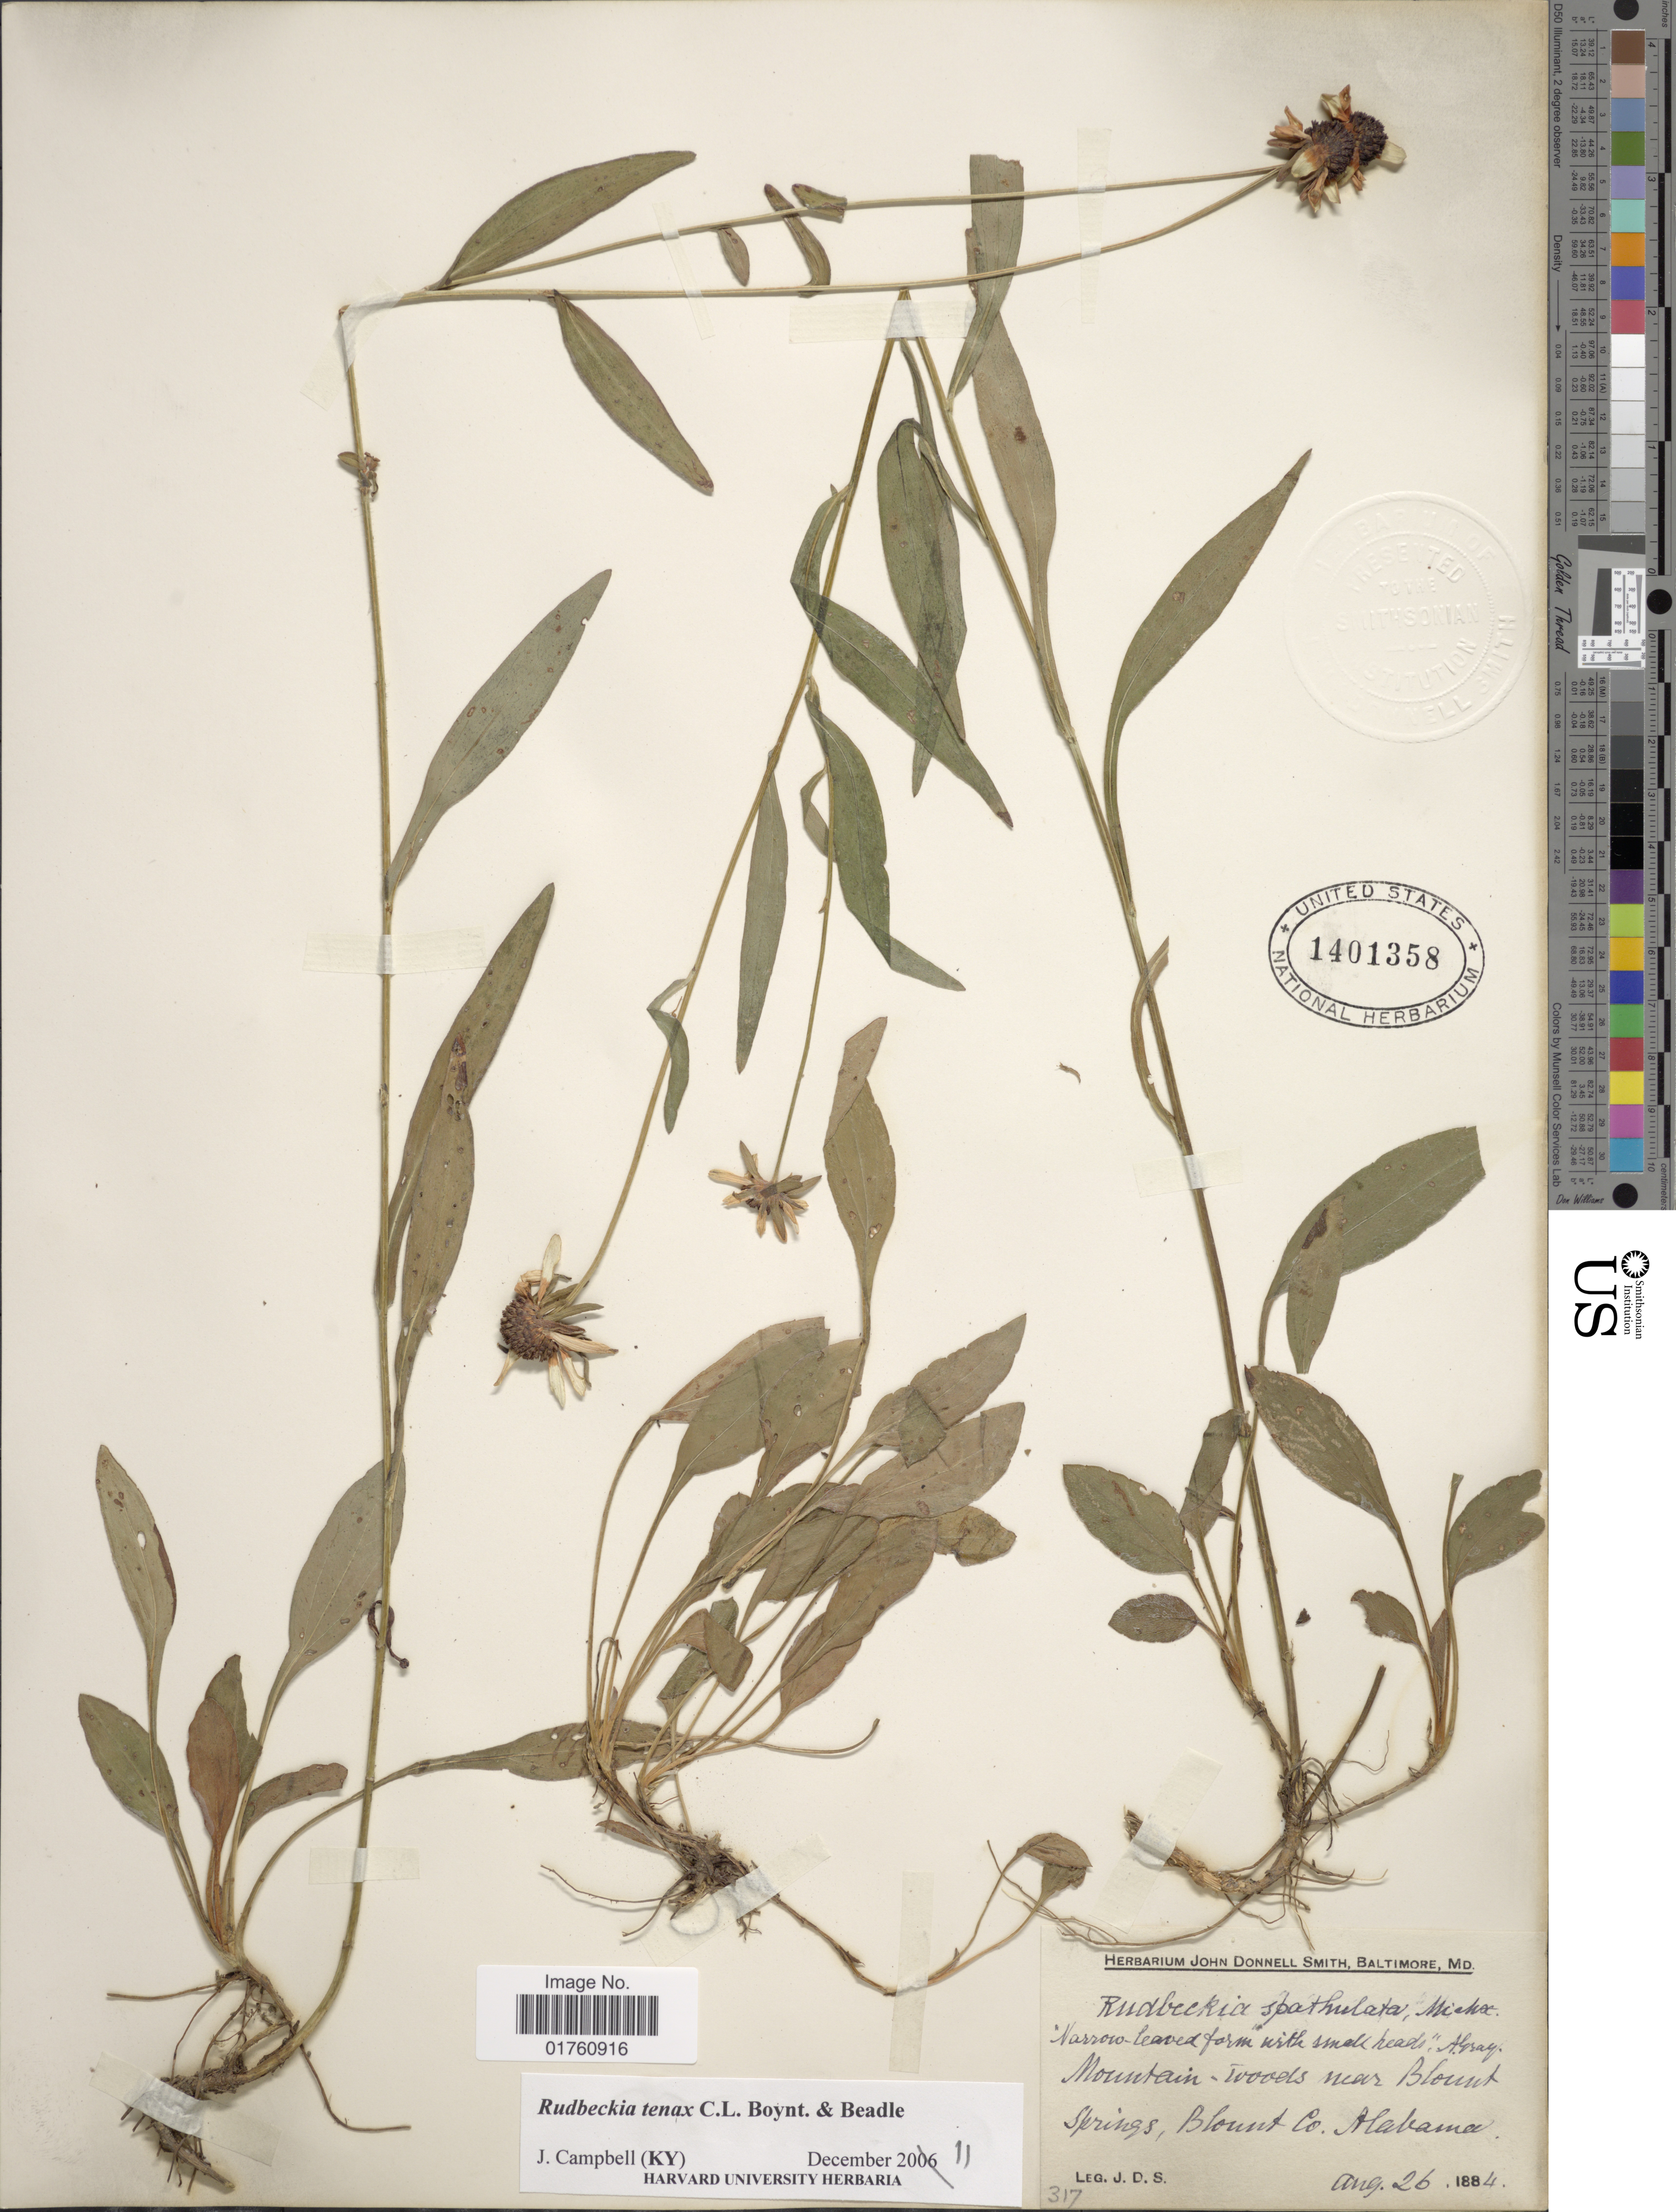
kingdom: Plantae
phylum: Tracheophyta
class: Magnoliopsida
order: Asterales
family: Asteraceae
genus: Rudbeckia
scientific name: Rudbeckia tenax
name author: C.L. Boynton & Beadle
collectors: J. Donnell Smith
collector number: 317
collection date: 1884-08-26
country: United States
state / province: Alabama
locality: Mountain-woods near Blount Springs, Blount Co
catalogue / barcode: US 1401358